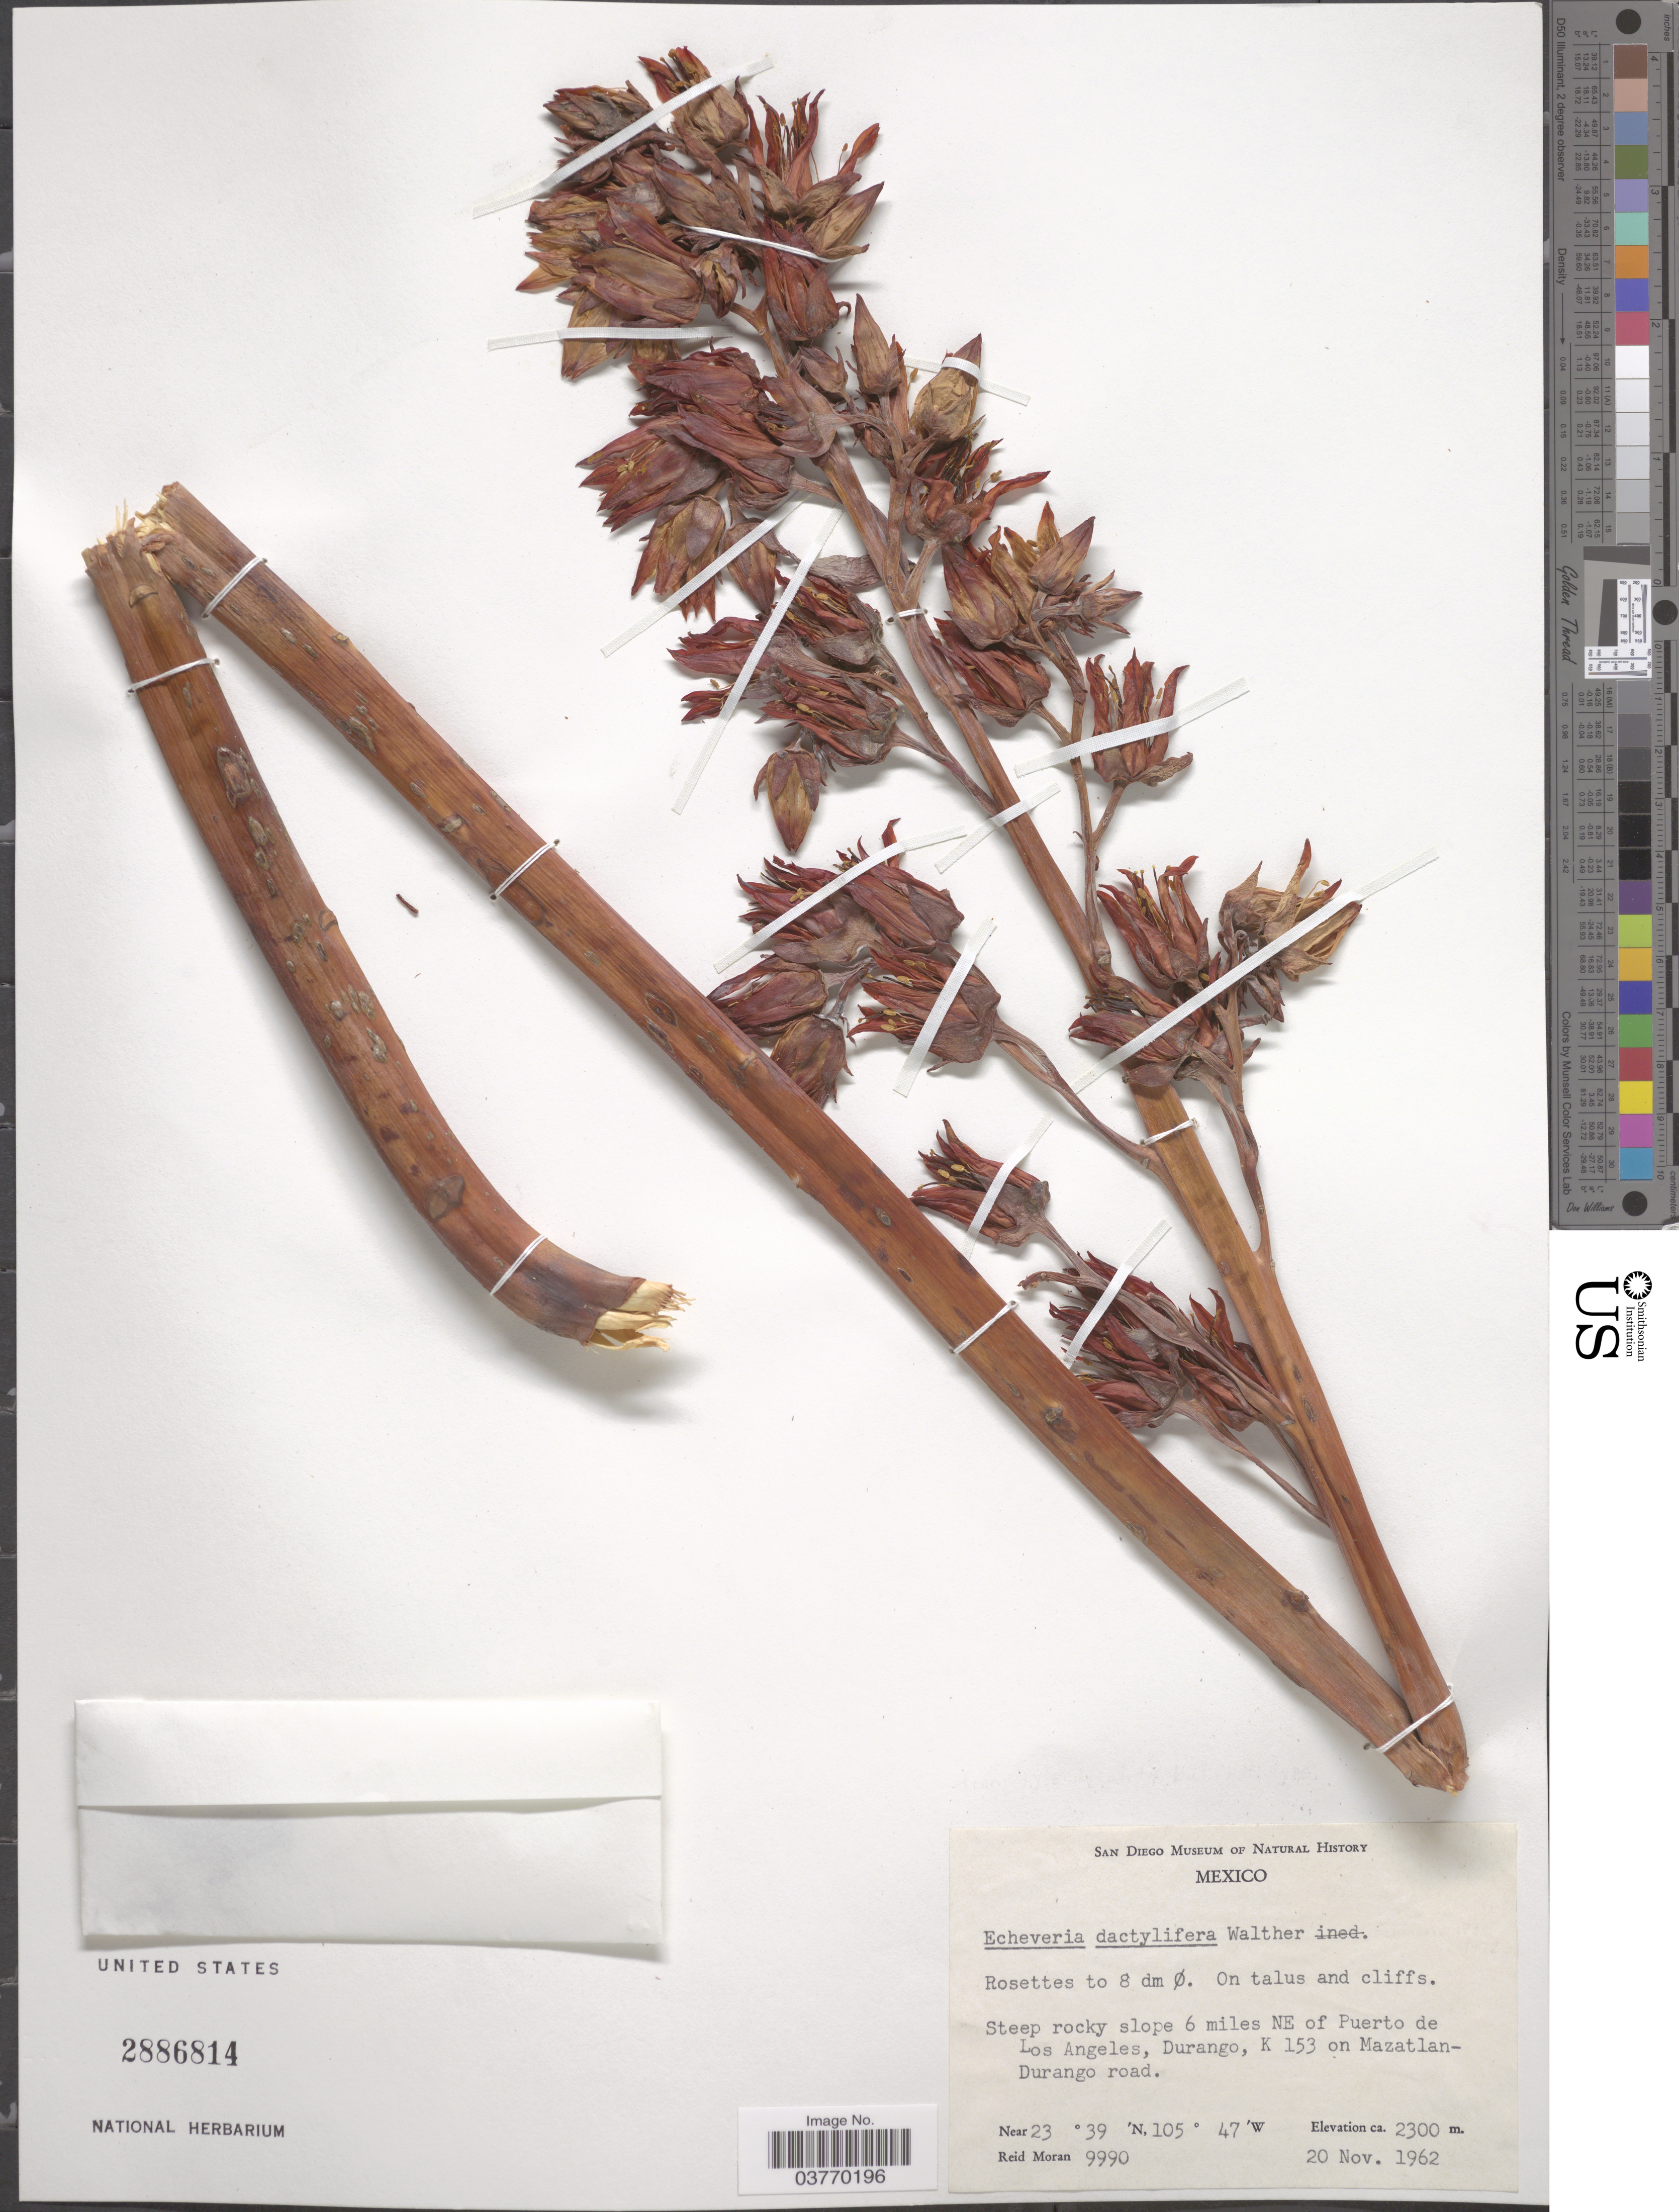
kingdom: Plantae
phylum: Tracheophyta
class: Magnoliopsida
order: Saxifragales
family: Crassulaceae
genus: Echeveria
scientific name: Echeveria dactylifera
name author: E. Walther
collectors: R. V. Moran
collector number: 9990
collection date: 1962-11-20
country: Mexico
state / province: Durango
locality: Steep rocky slope 6 miles NE of Puerto de Los Angeles, K 153 on Mazatlan-Durango road.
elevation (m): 2300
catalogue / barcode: US 2886814